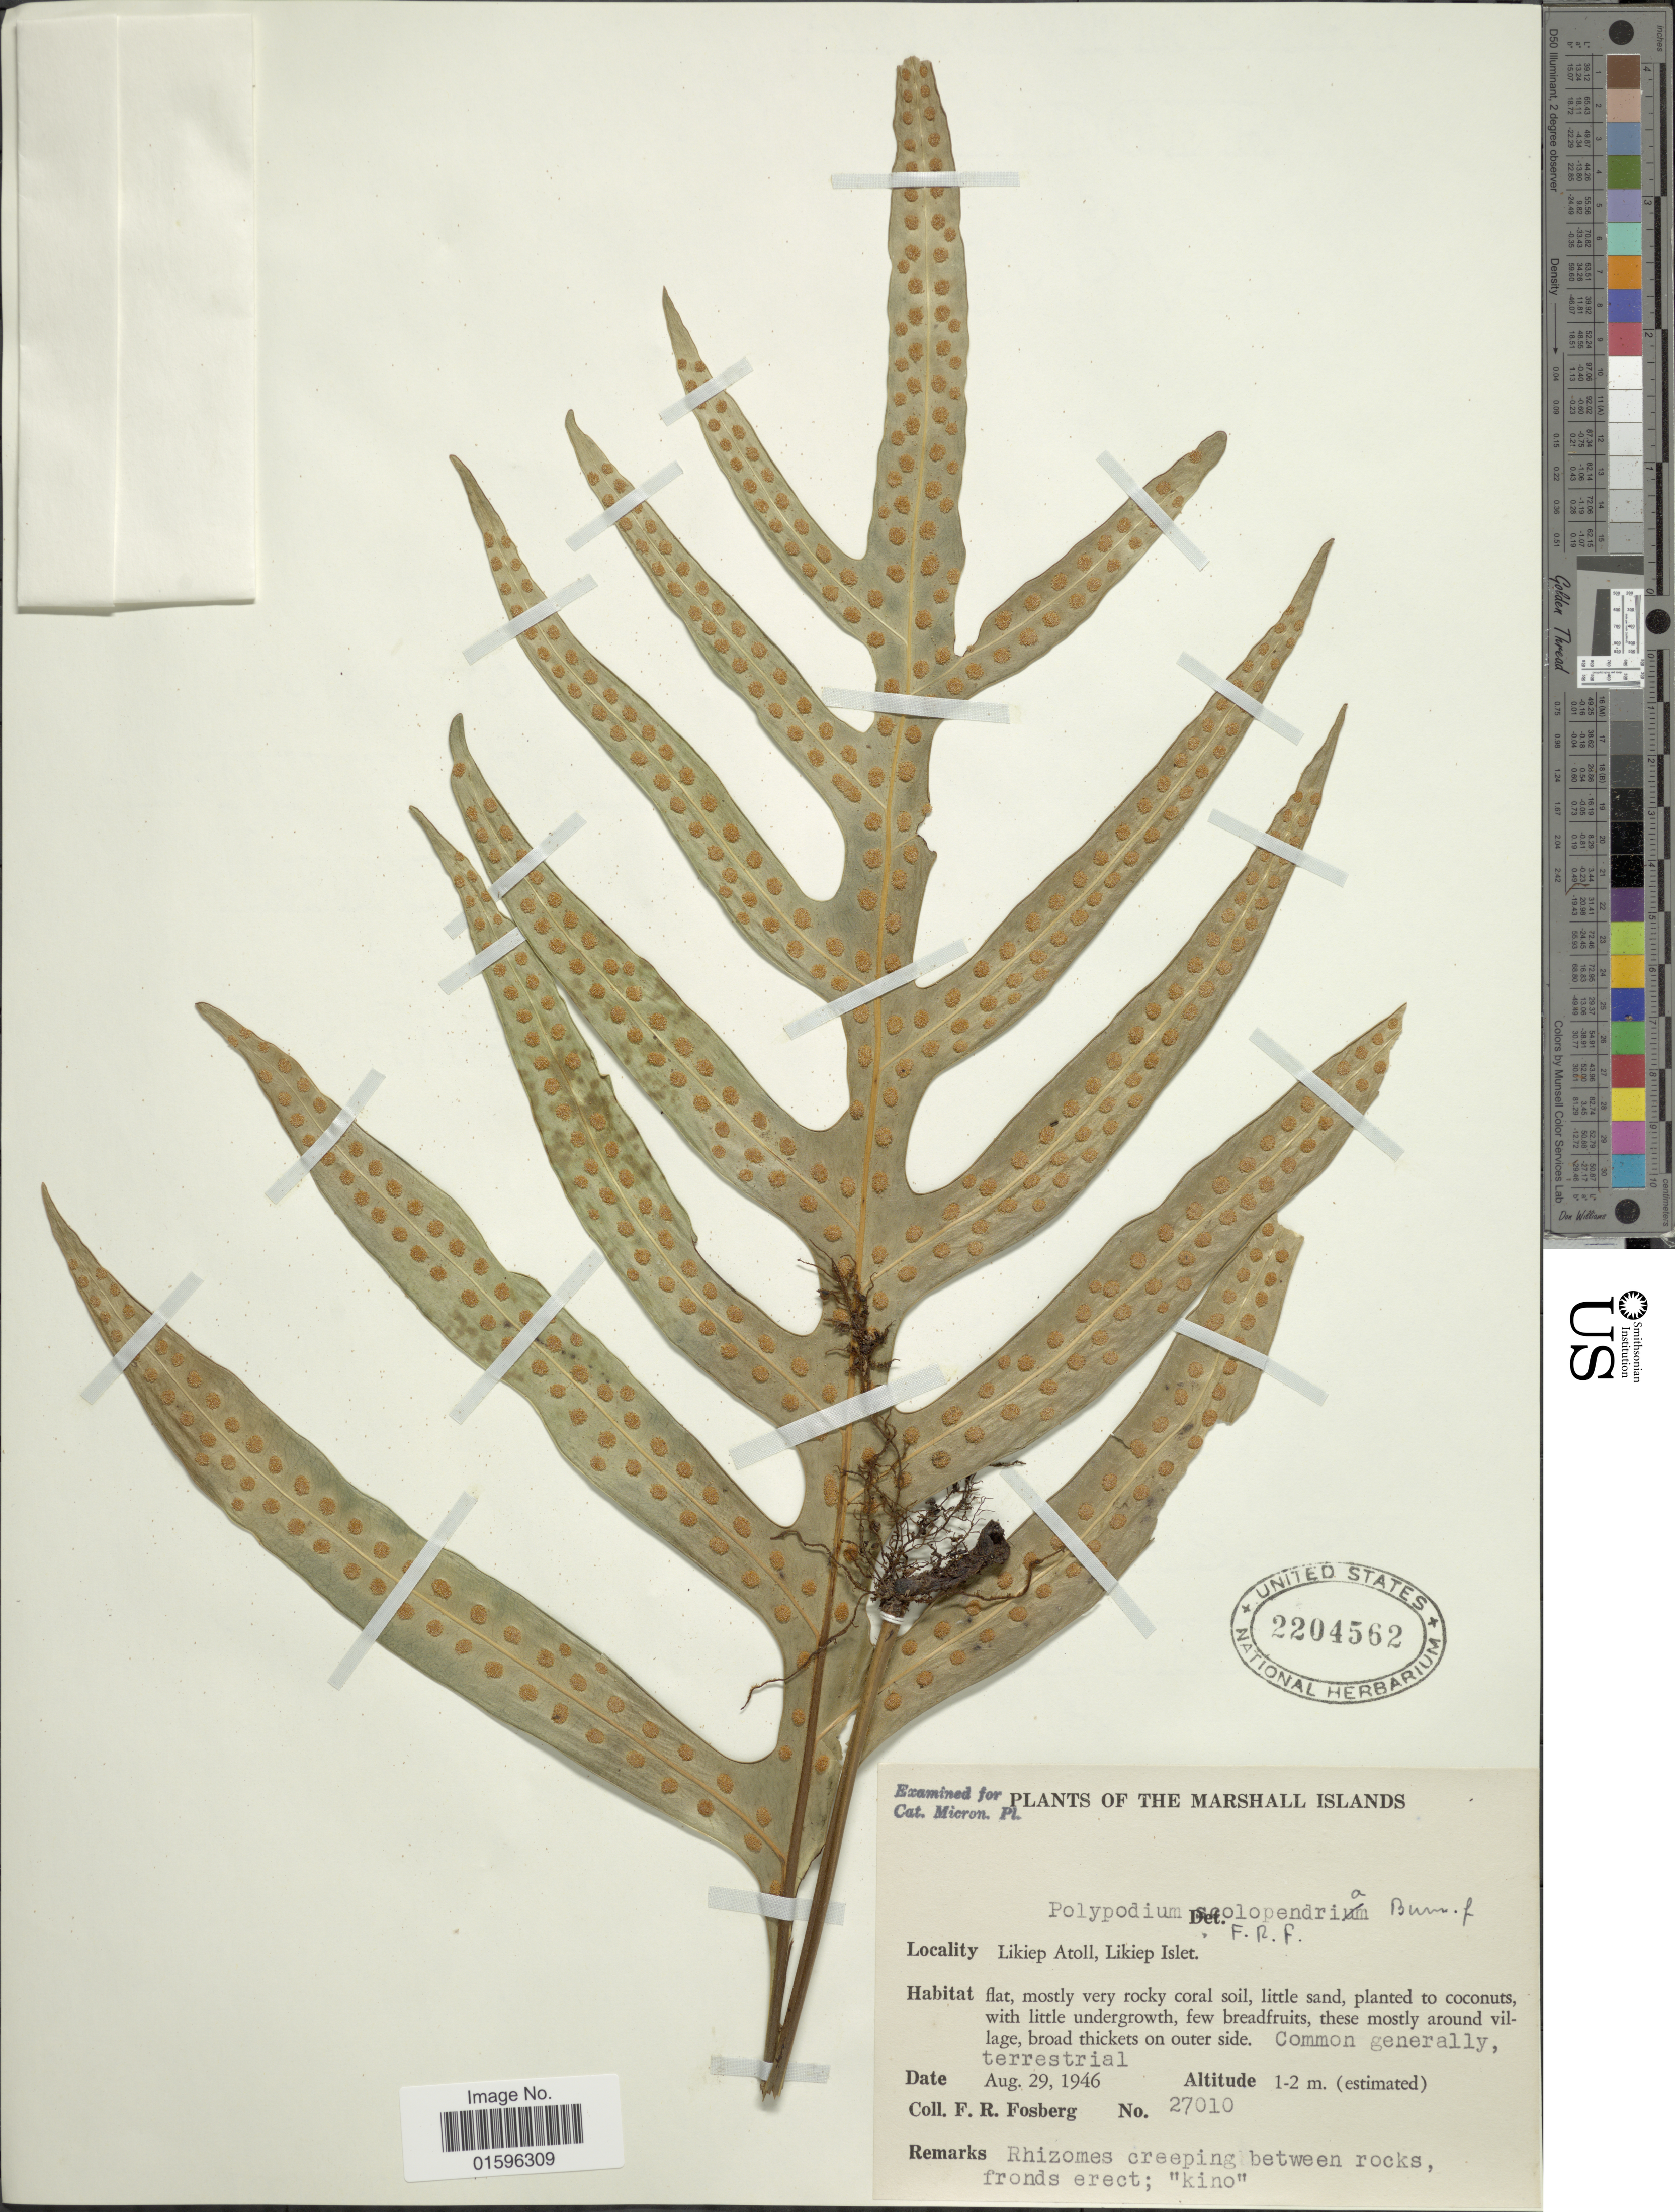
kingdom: Plantae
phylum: Tracheophyta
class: Polypodiopsida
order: Polypodiales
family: Polypodiaceae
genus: Polypodium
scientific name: Polypodium scolopendria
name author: Burm. f.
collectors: F. R. Fosberg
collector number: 27010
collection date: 1946-08-29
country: Marshall Islands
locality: Marshall Islands, Likiep Atoll, Likiep Islet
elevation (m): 1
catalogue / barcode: US 2204562